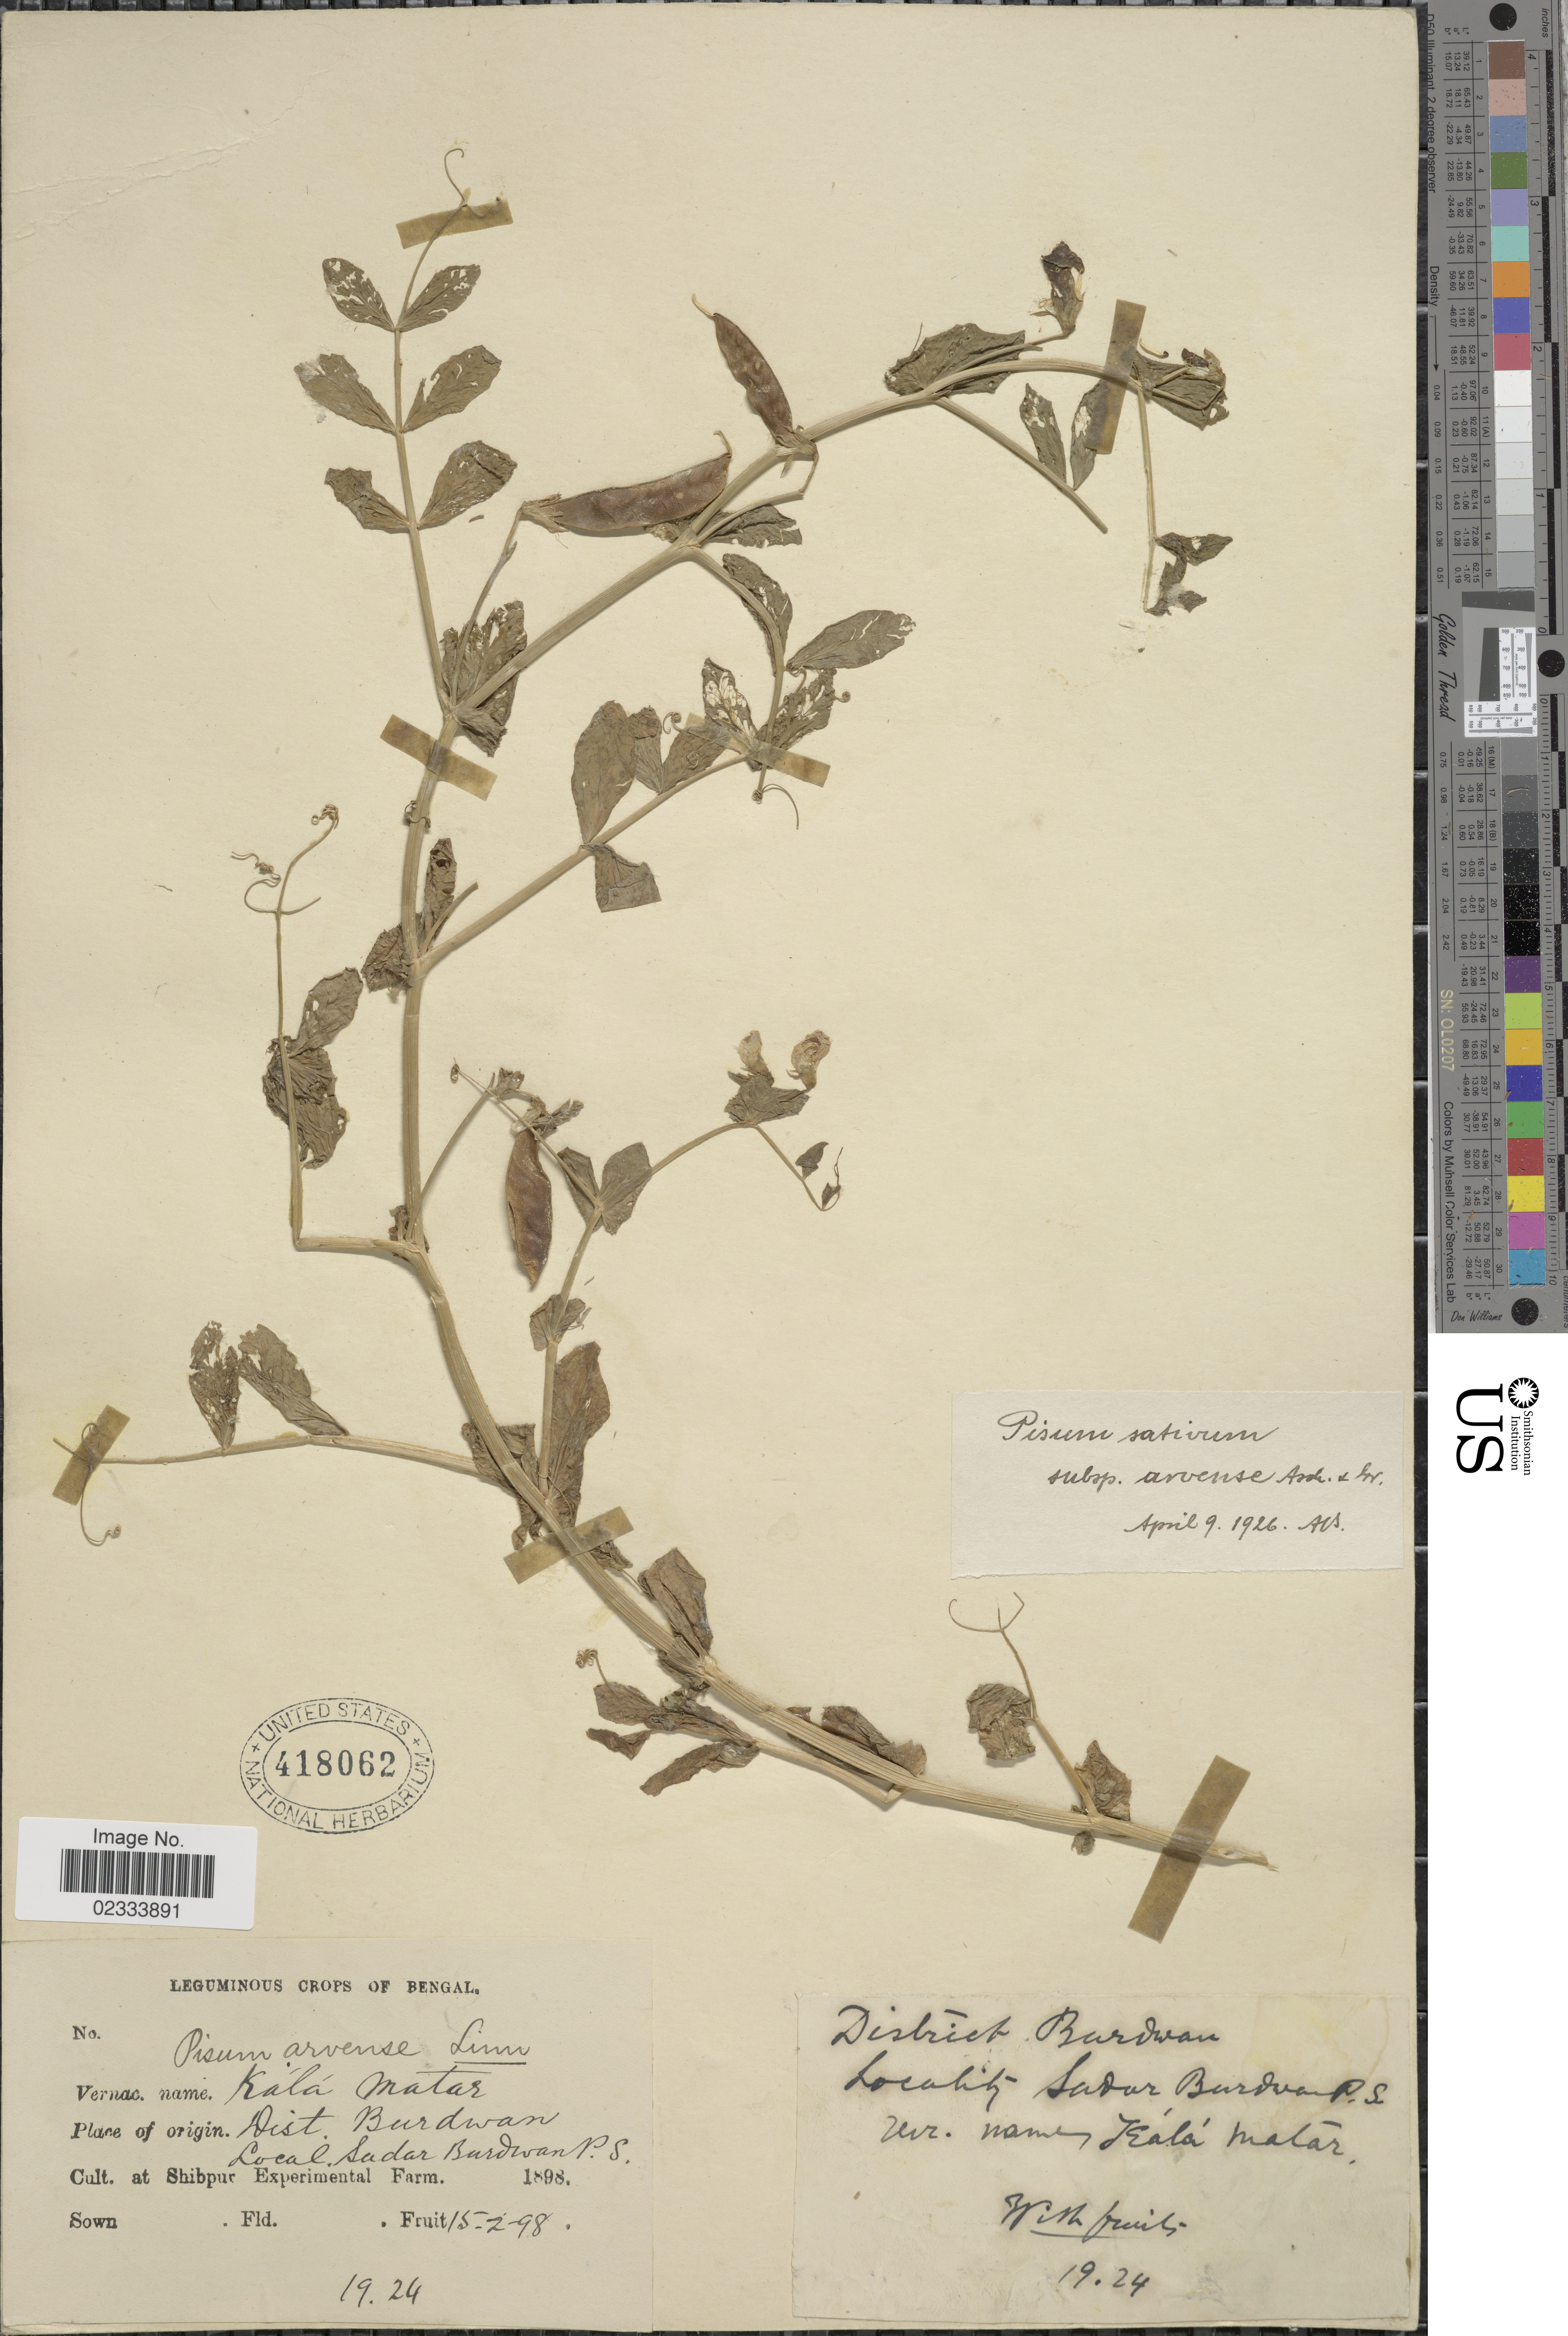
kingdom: Plantae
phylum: Tracheophyta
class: Magnoliopsida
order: Fabales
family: Fabaceae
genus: Pisum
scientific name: Pisum sativum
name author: L.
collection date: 1898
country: India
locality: Bengal, Dist. Burdwan, Local. Sadar Burdwan P.S., Shibpur Experimental Farm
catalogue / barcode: US 418062